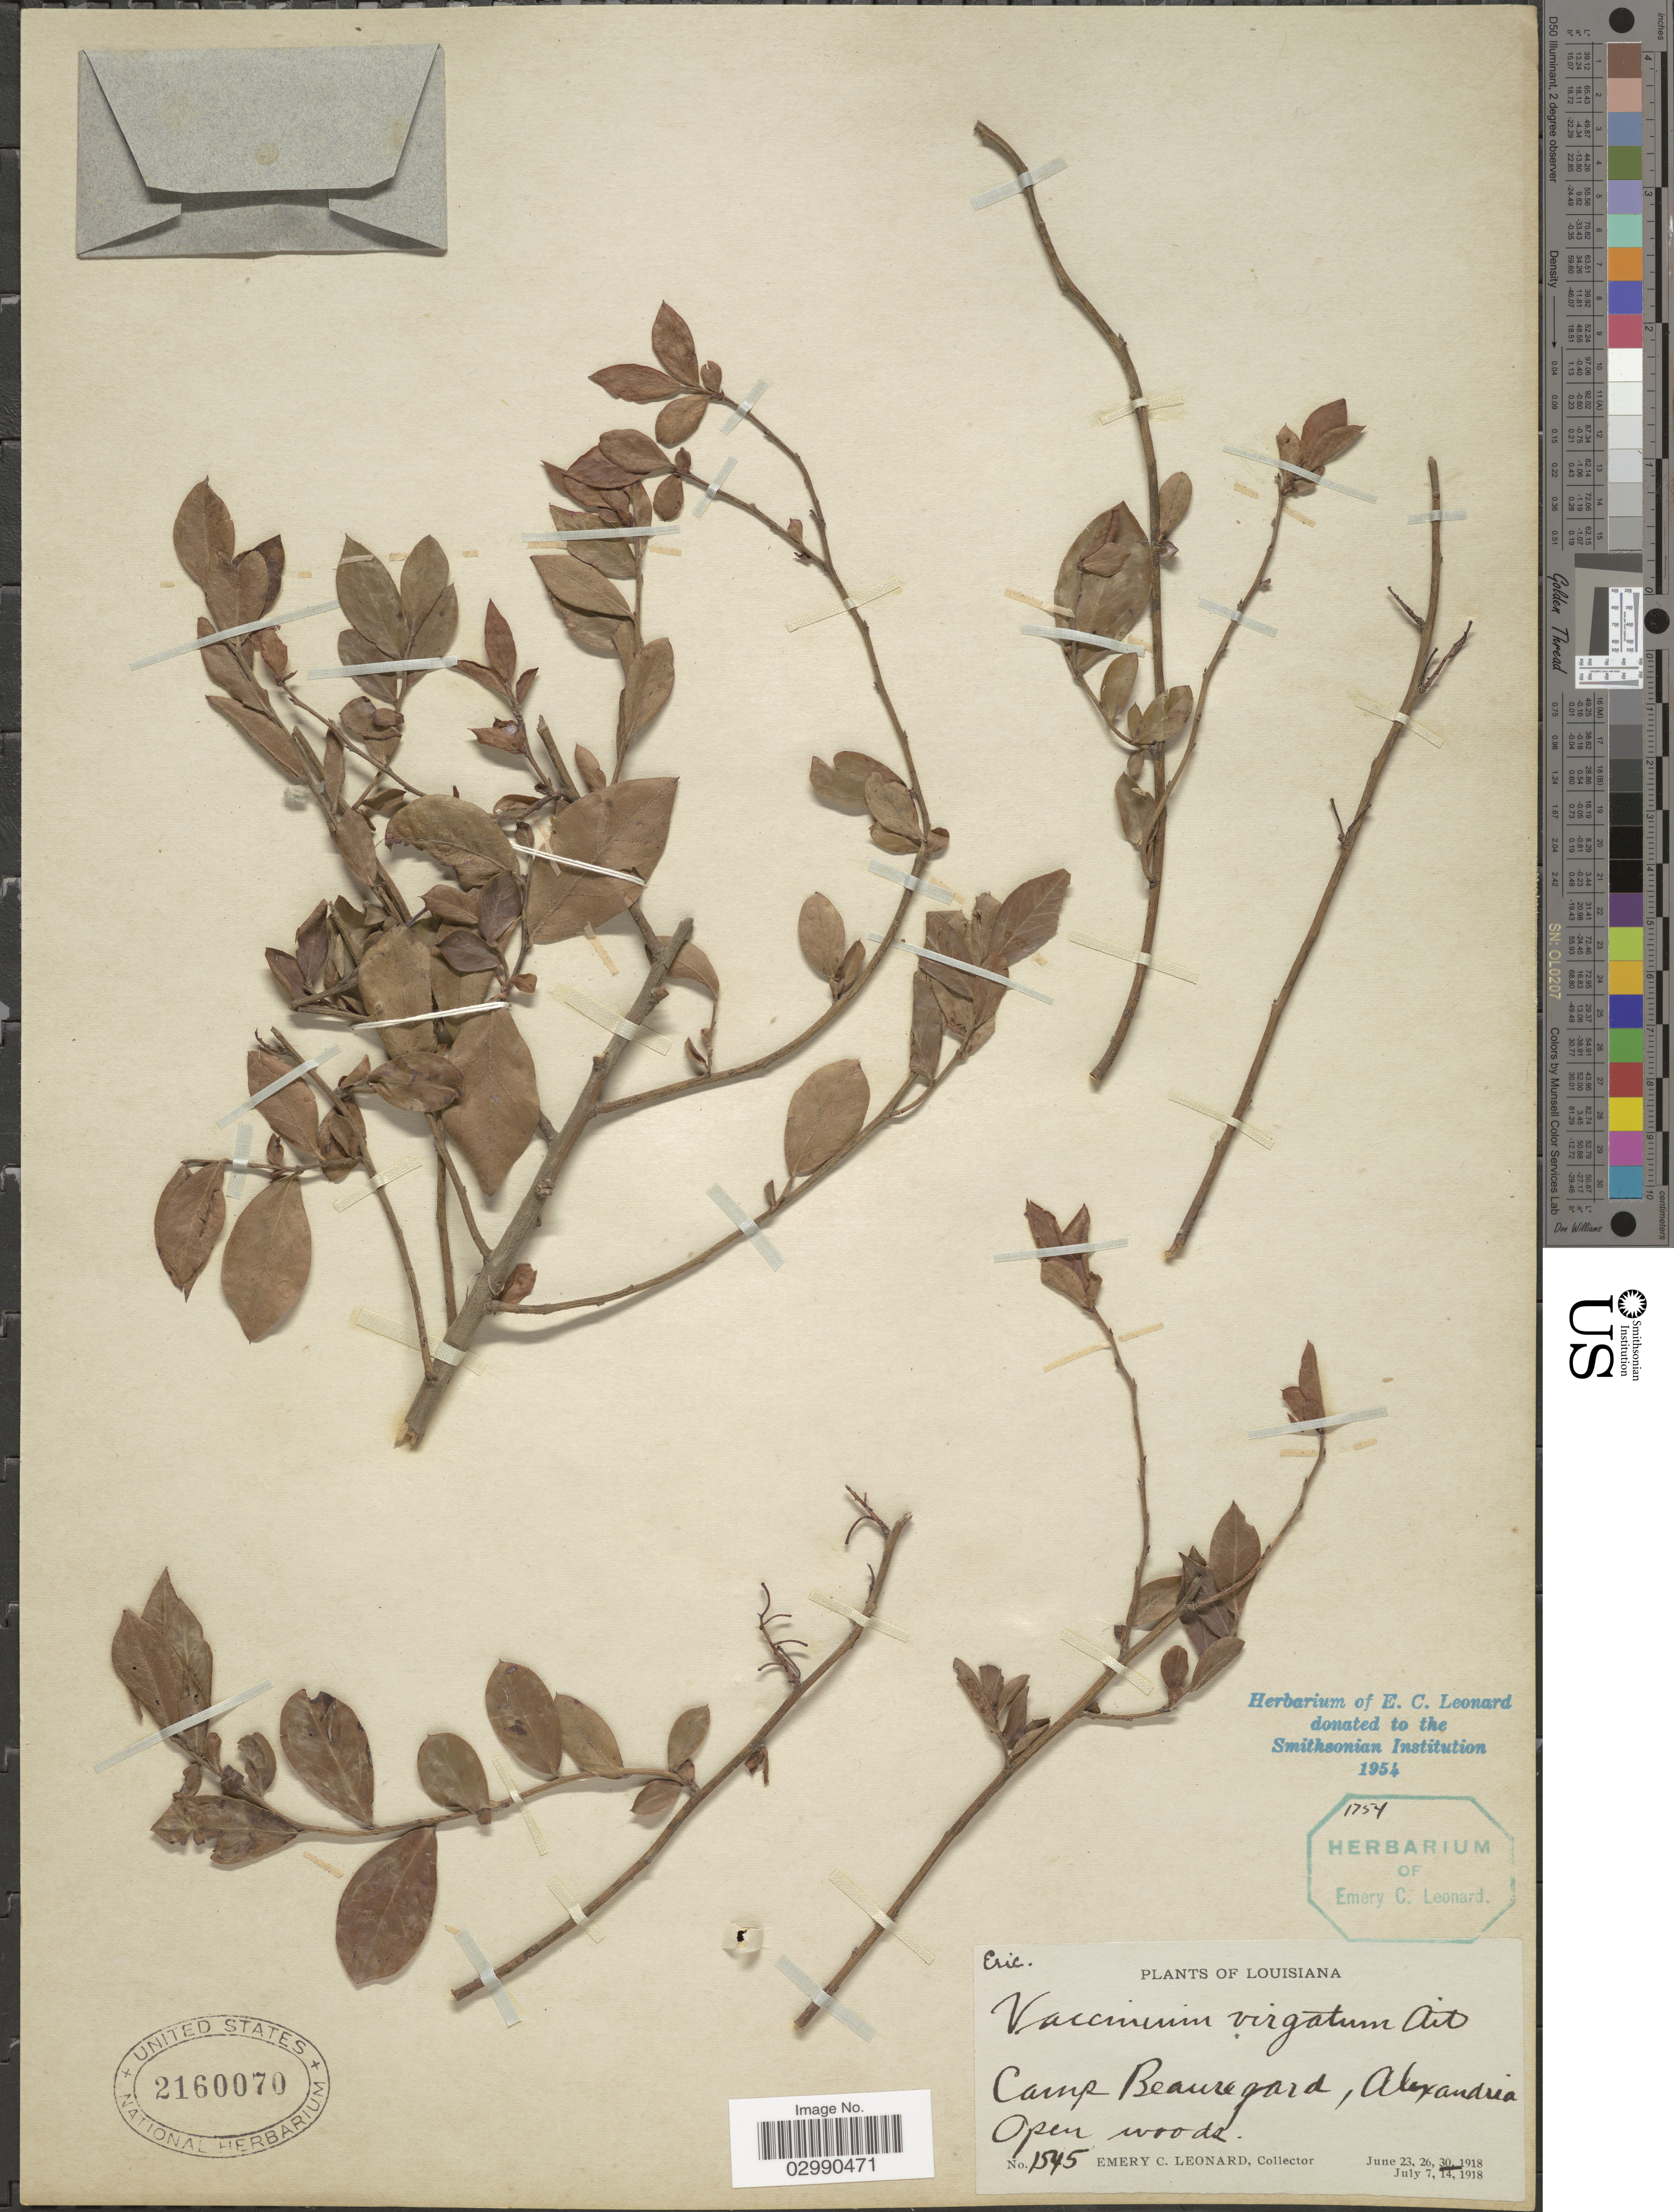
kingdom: Plantae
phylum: Tracheophyta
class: Magnoliopsida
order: Ericales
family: Ericaceae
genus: Vaccinium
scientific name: Vaccinium virgatum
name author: Aiton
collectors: E. C. Leonard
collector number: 1545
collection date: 1918-06-30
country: United States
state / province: Louisiana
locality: Camp Beauregard, Alexandria.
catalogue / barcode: US 2160070